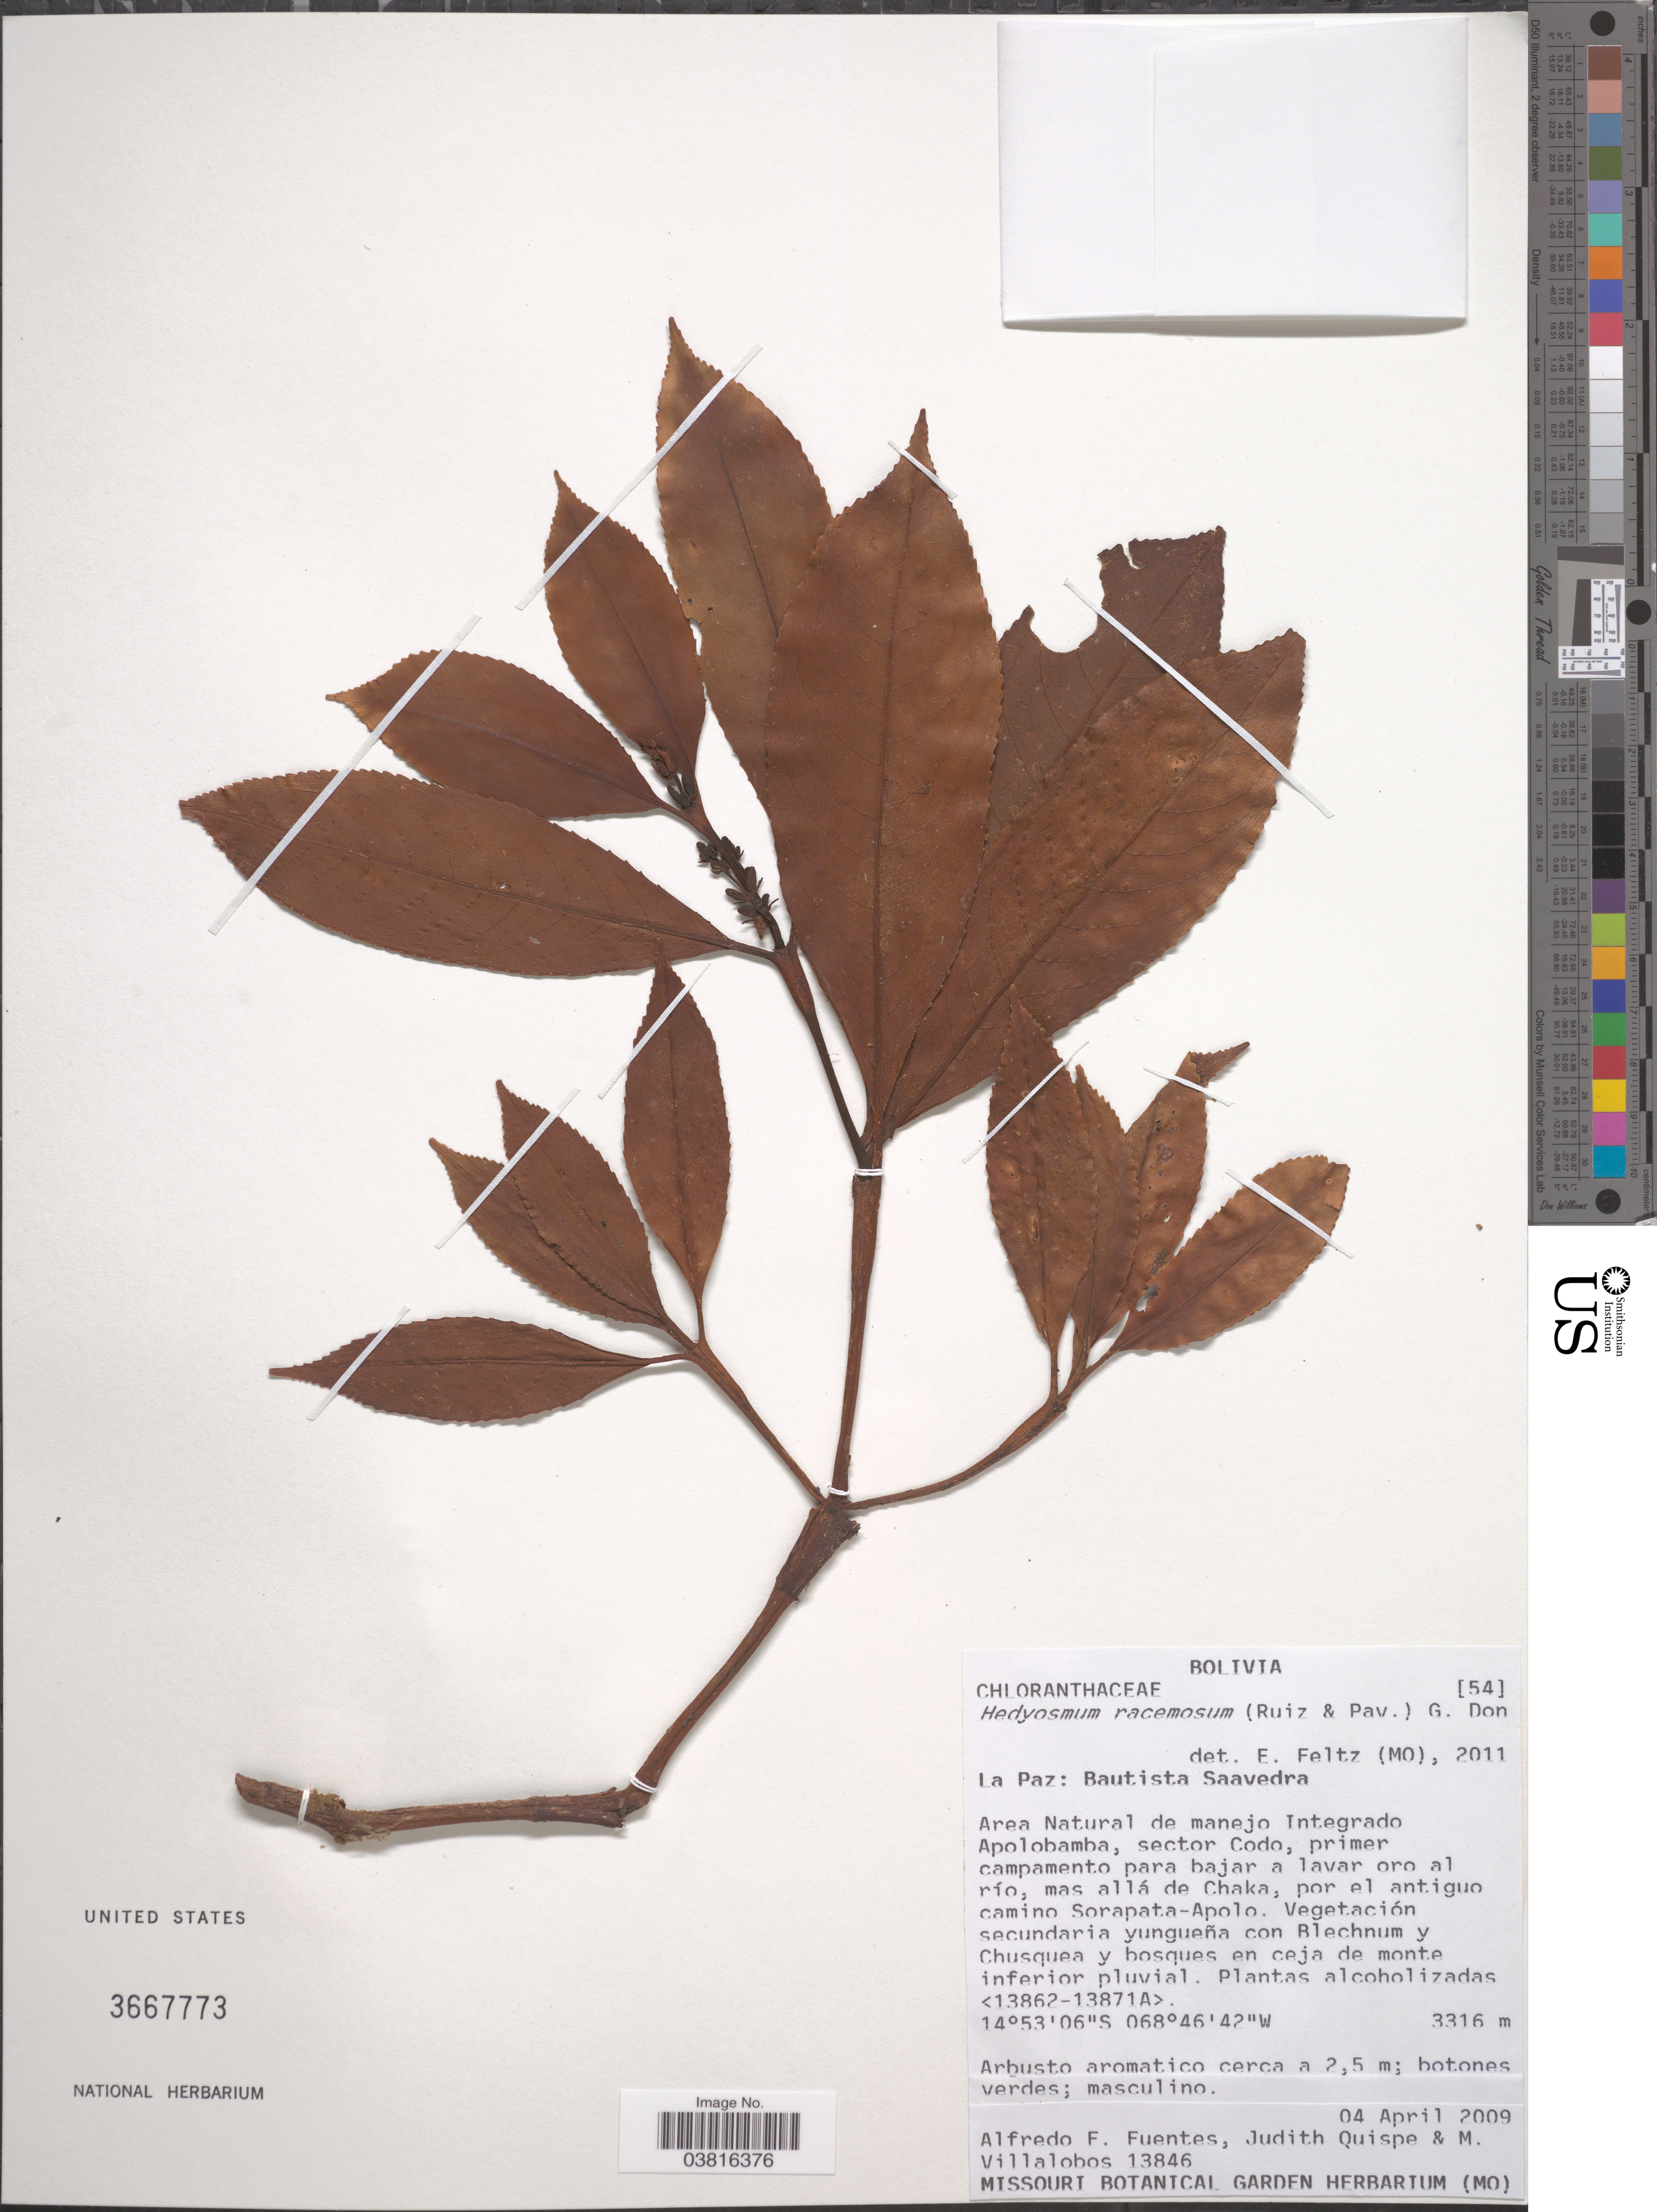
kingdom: Plantae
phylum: Tracheophyta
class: Magnoliopsida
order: Chloranthales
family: Chloranthaceae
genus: Hedyosmum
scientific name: Hedyosmum racemosum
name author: (Ruiz & Pav.) G. Don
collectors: A. F. Fuentes, J. Quispe & M. Villalobos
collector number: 13846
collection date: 2009-04-04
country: Bolivia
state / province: La Paz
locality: Bautista Saavedra. Area Natural de manejo Integrado Apolobamba, sector Codo, mas allá de Chaka, por el antiguo camino Sorapata - Apolo.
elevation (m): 3316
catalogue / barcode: US 3667773